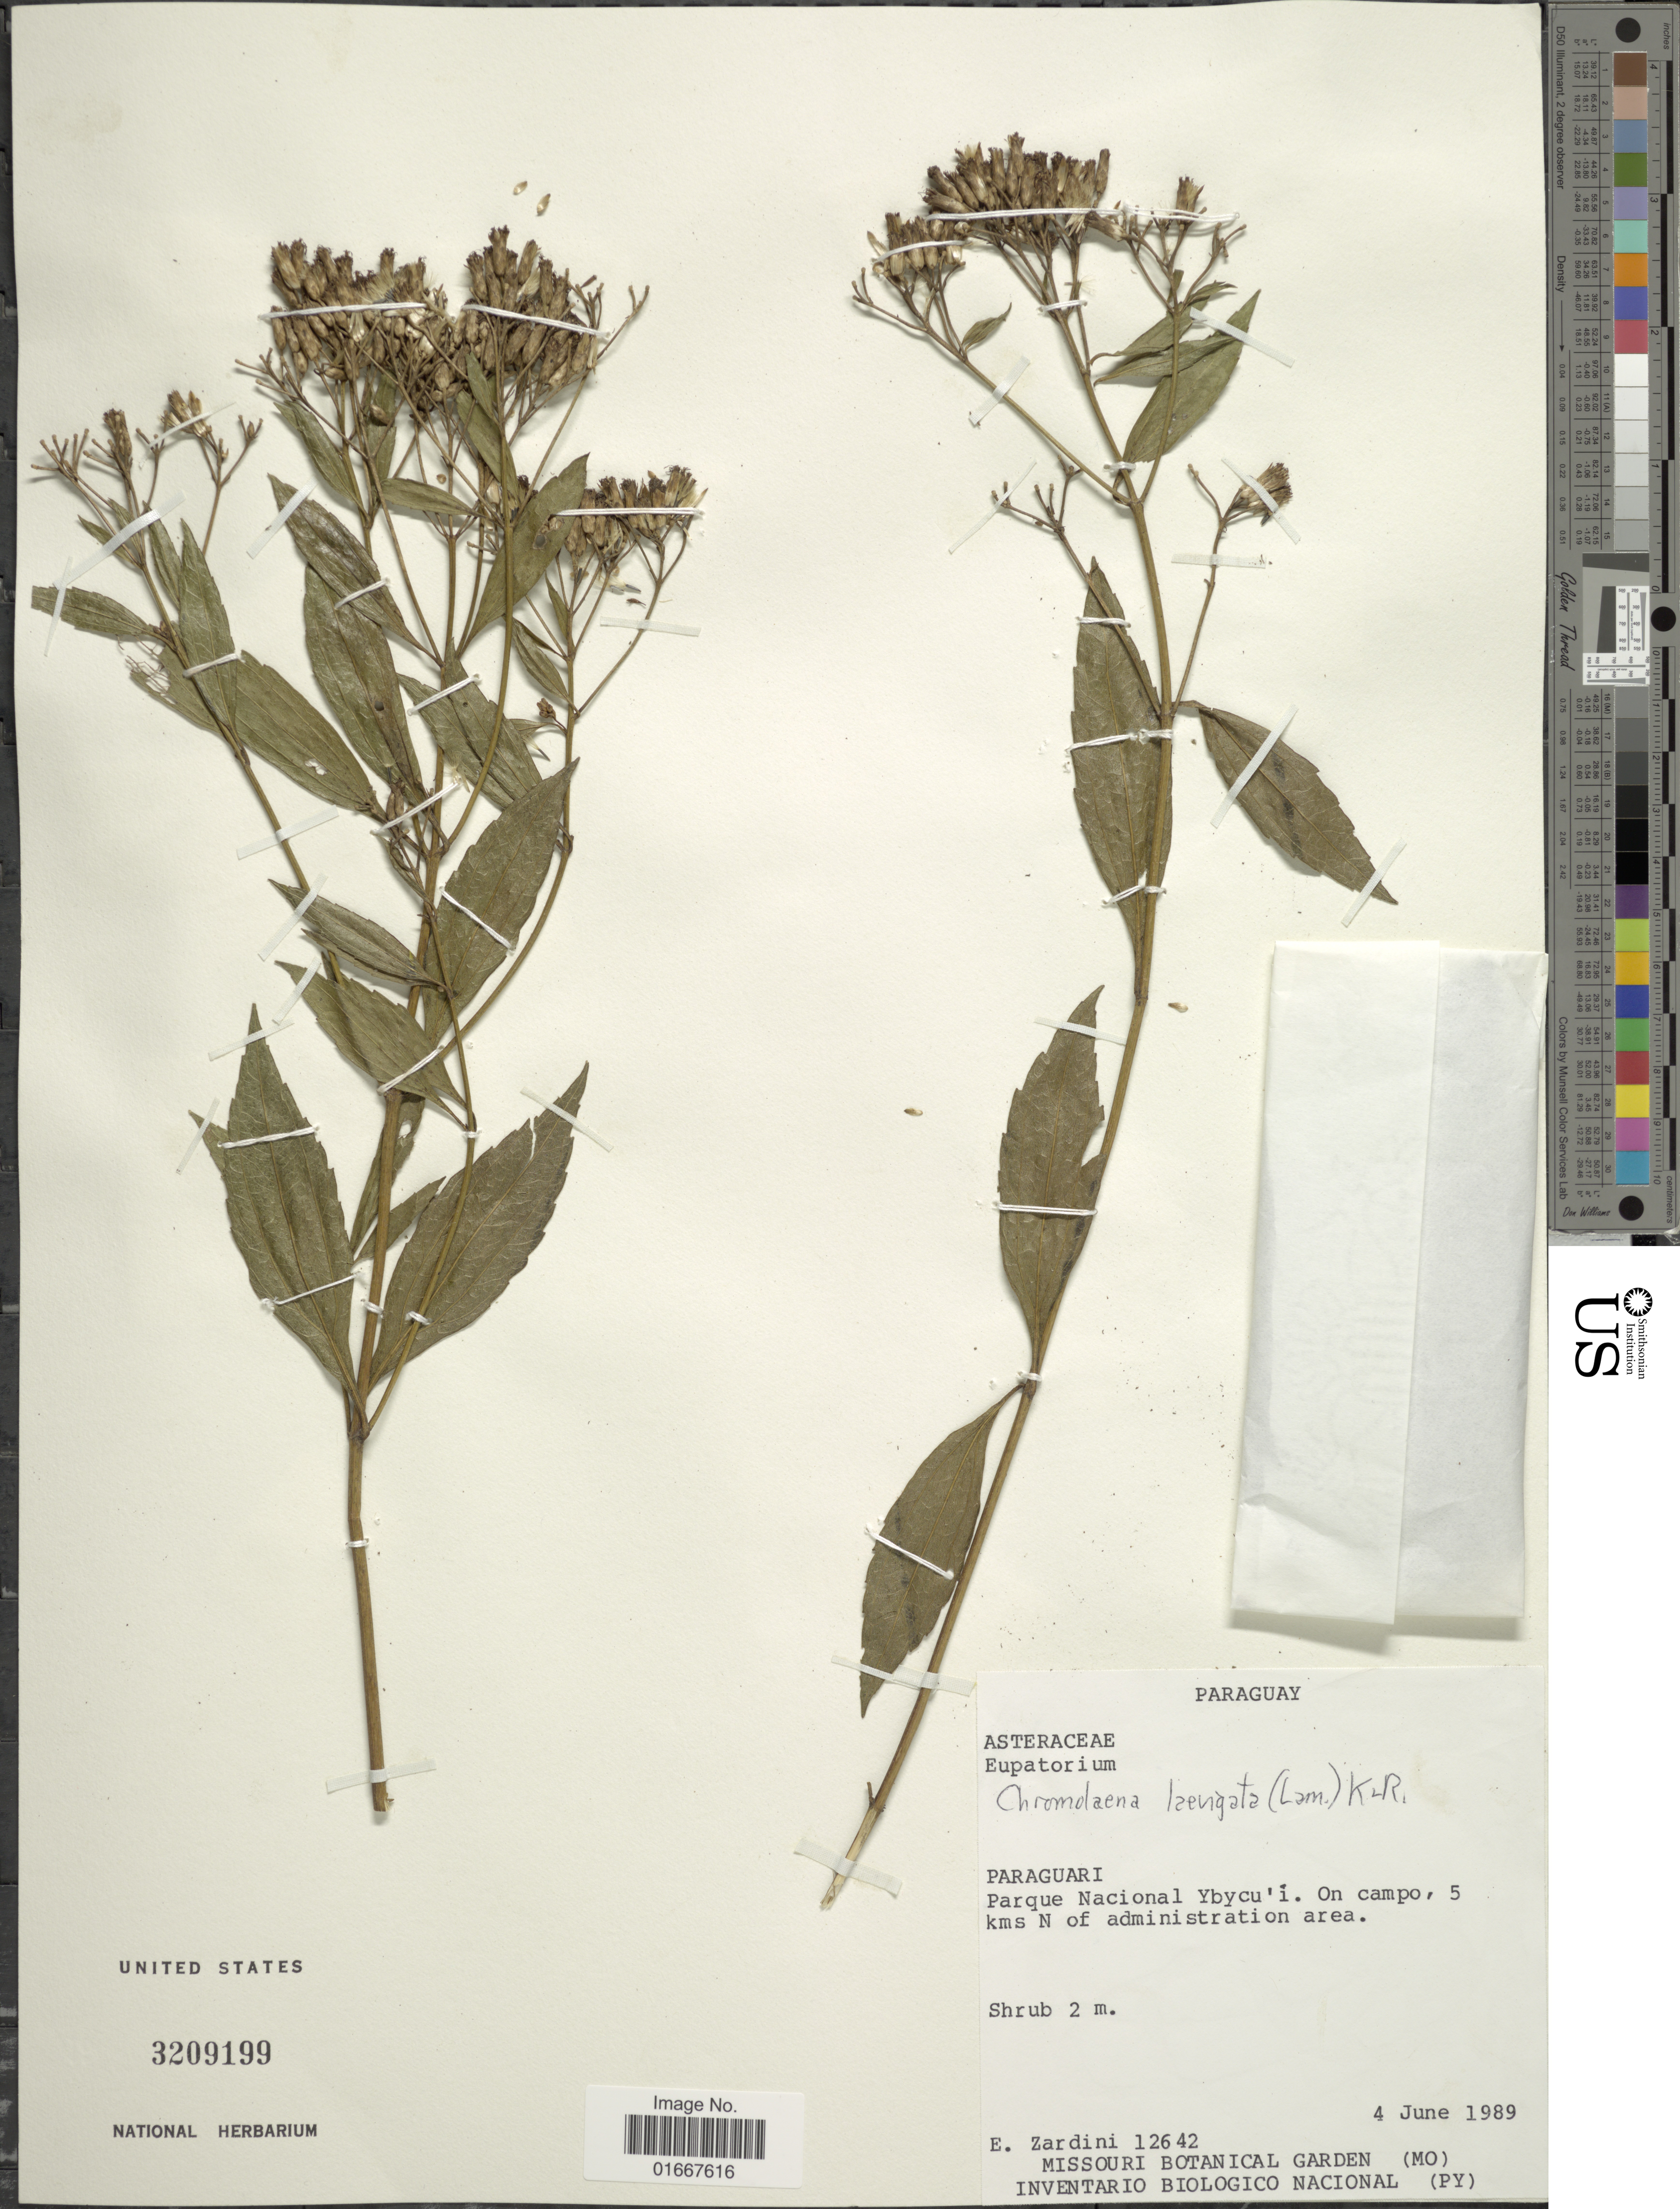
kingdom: Plantae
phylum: Tracheophyta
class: Magnoliopsida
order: Asterales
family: Asteraceae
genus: Chromolaena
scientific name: Chromolaena laevigata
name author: (Lam.) R.M. King & H. Rob.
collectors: E. M. Zardini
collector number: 12642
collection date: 1989-06-04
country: Paraguay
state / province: Paraguari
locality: Parque Nacional Ybycu'í. On campo, 5 kms N of administration area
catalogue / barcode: US 3209199